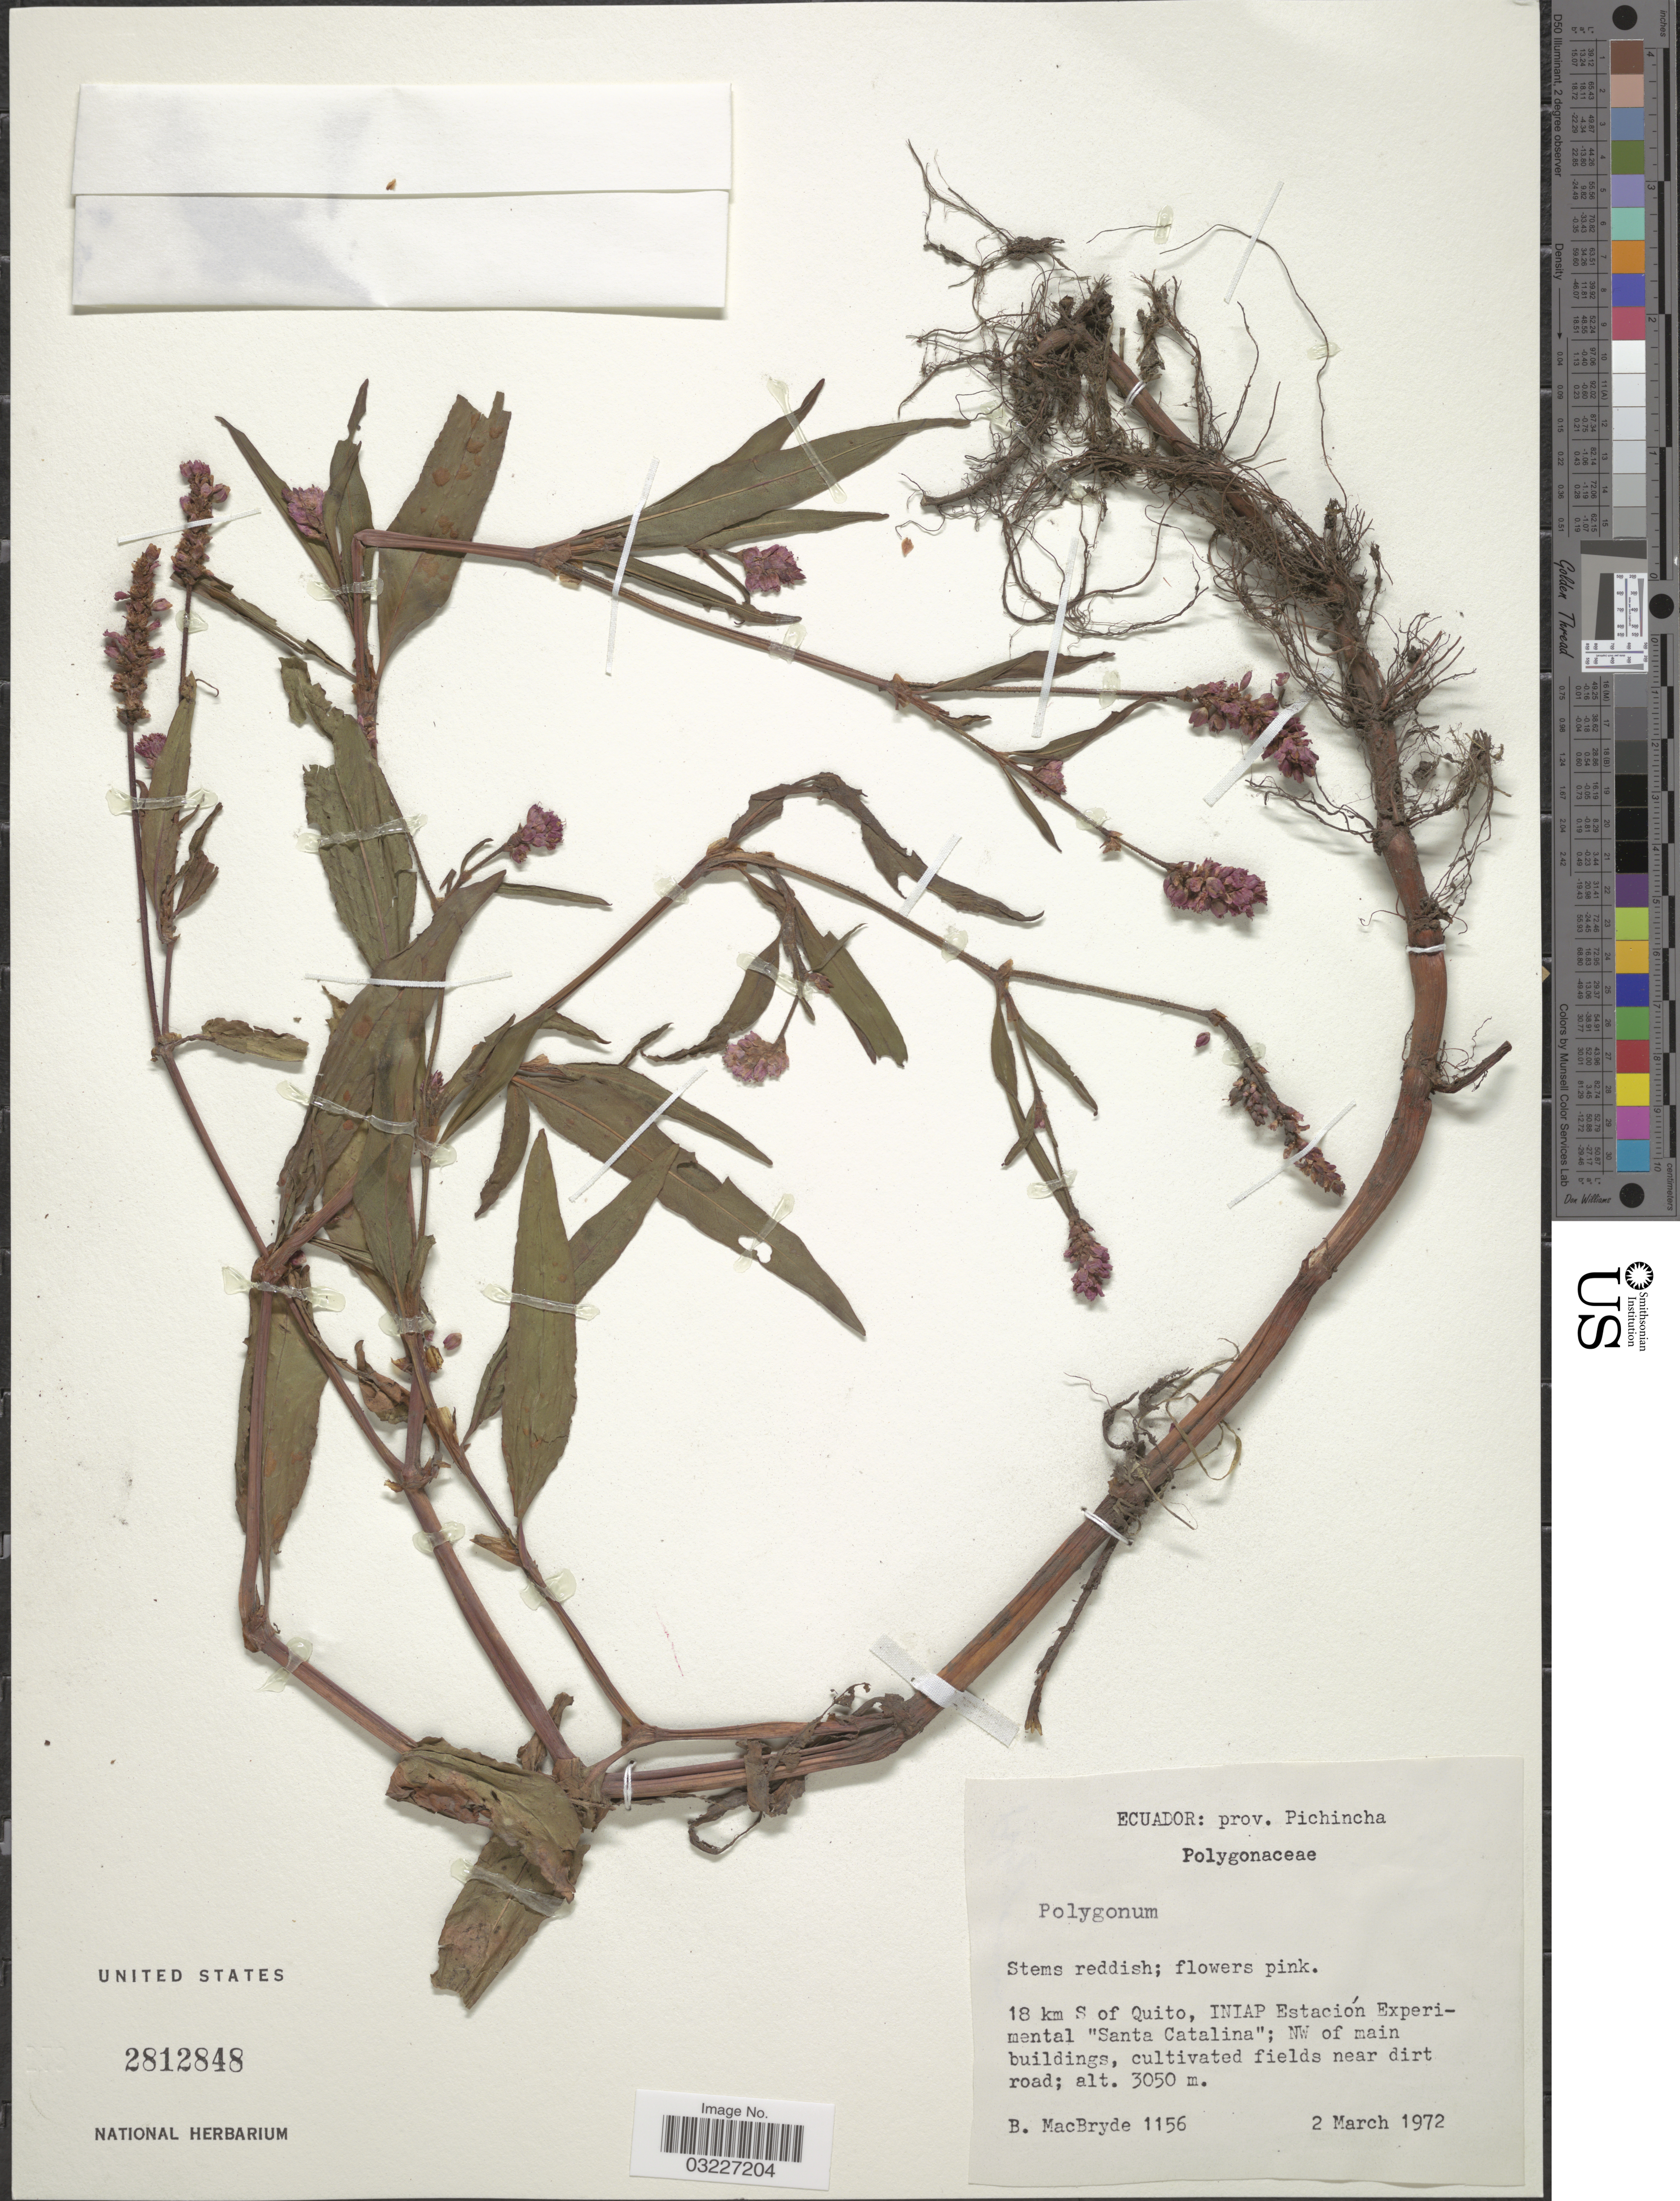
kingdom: Plantae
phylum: Tracheophyta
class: Magnoliopsida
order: Caryophyllales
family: Polygonaceae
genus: Polygonum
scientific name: Polygonum sp.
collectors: B. MacBryde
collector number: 1156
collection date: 1972-03-02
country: Ecuador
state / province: Pichincha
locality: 18 km S of Quito, INIAP Estación Experimental "Santa Catalina"; NW of main buildings.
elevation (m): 3050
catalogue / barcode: US 2812848